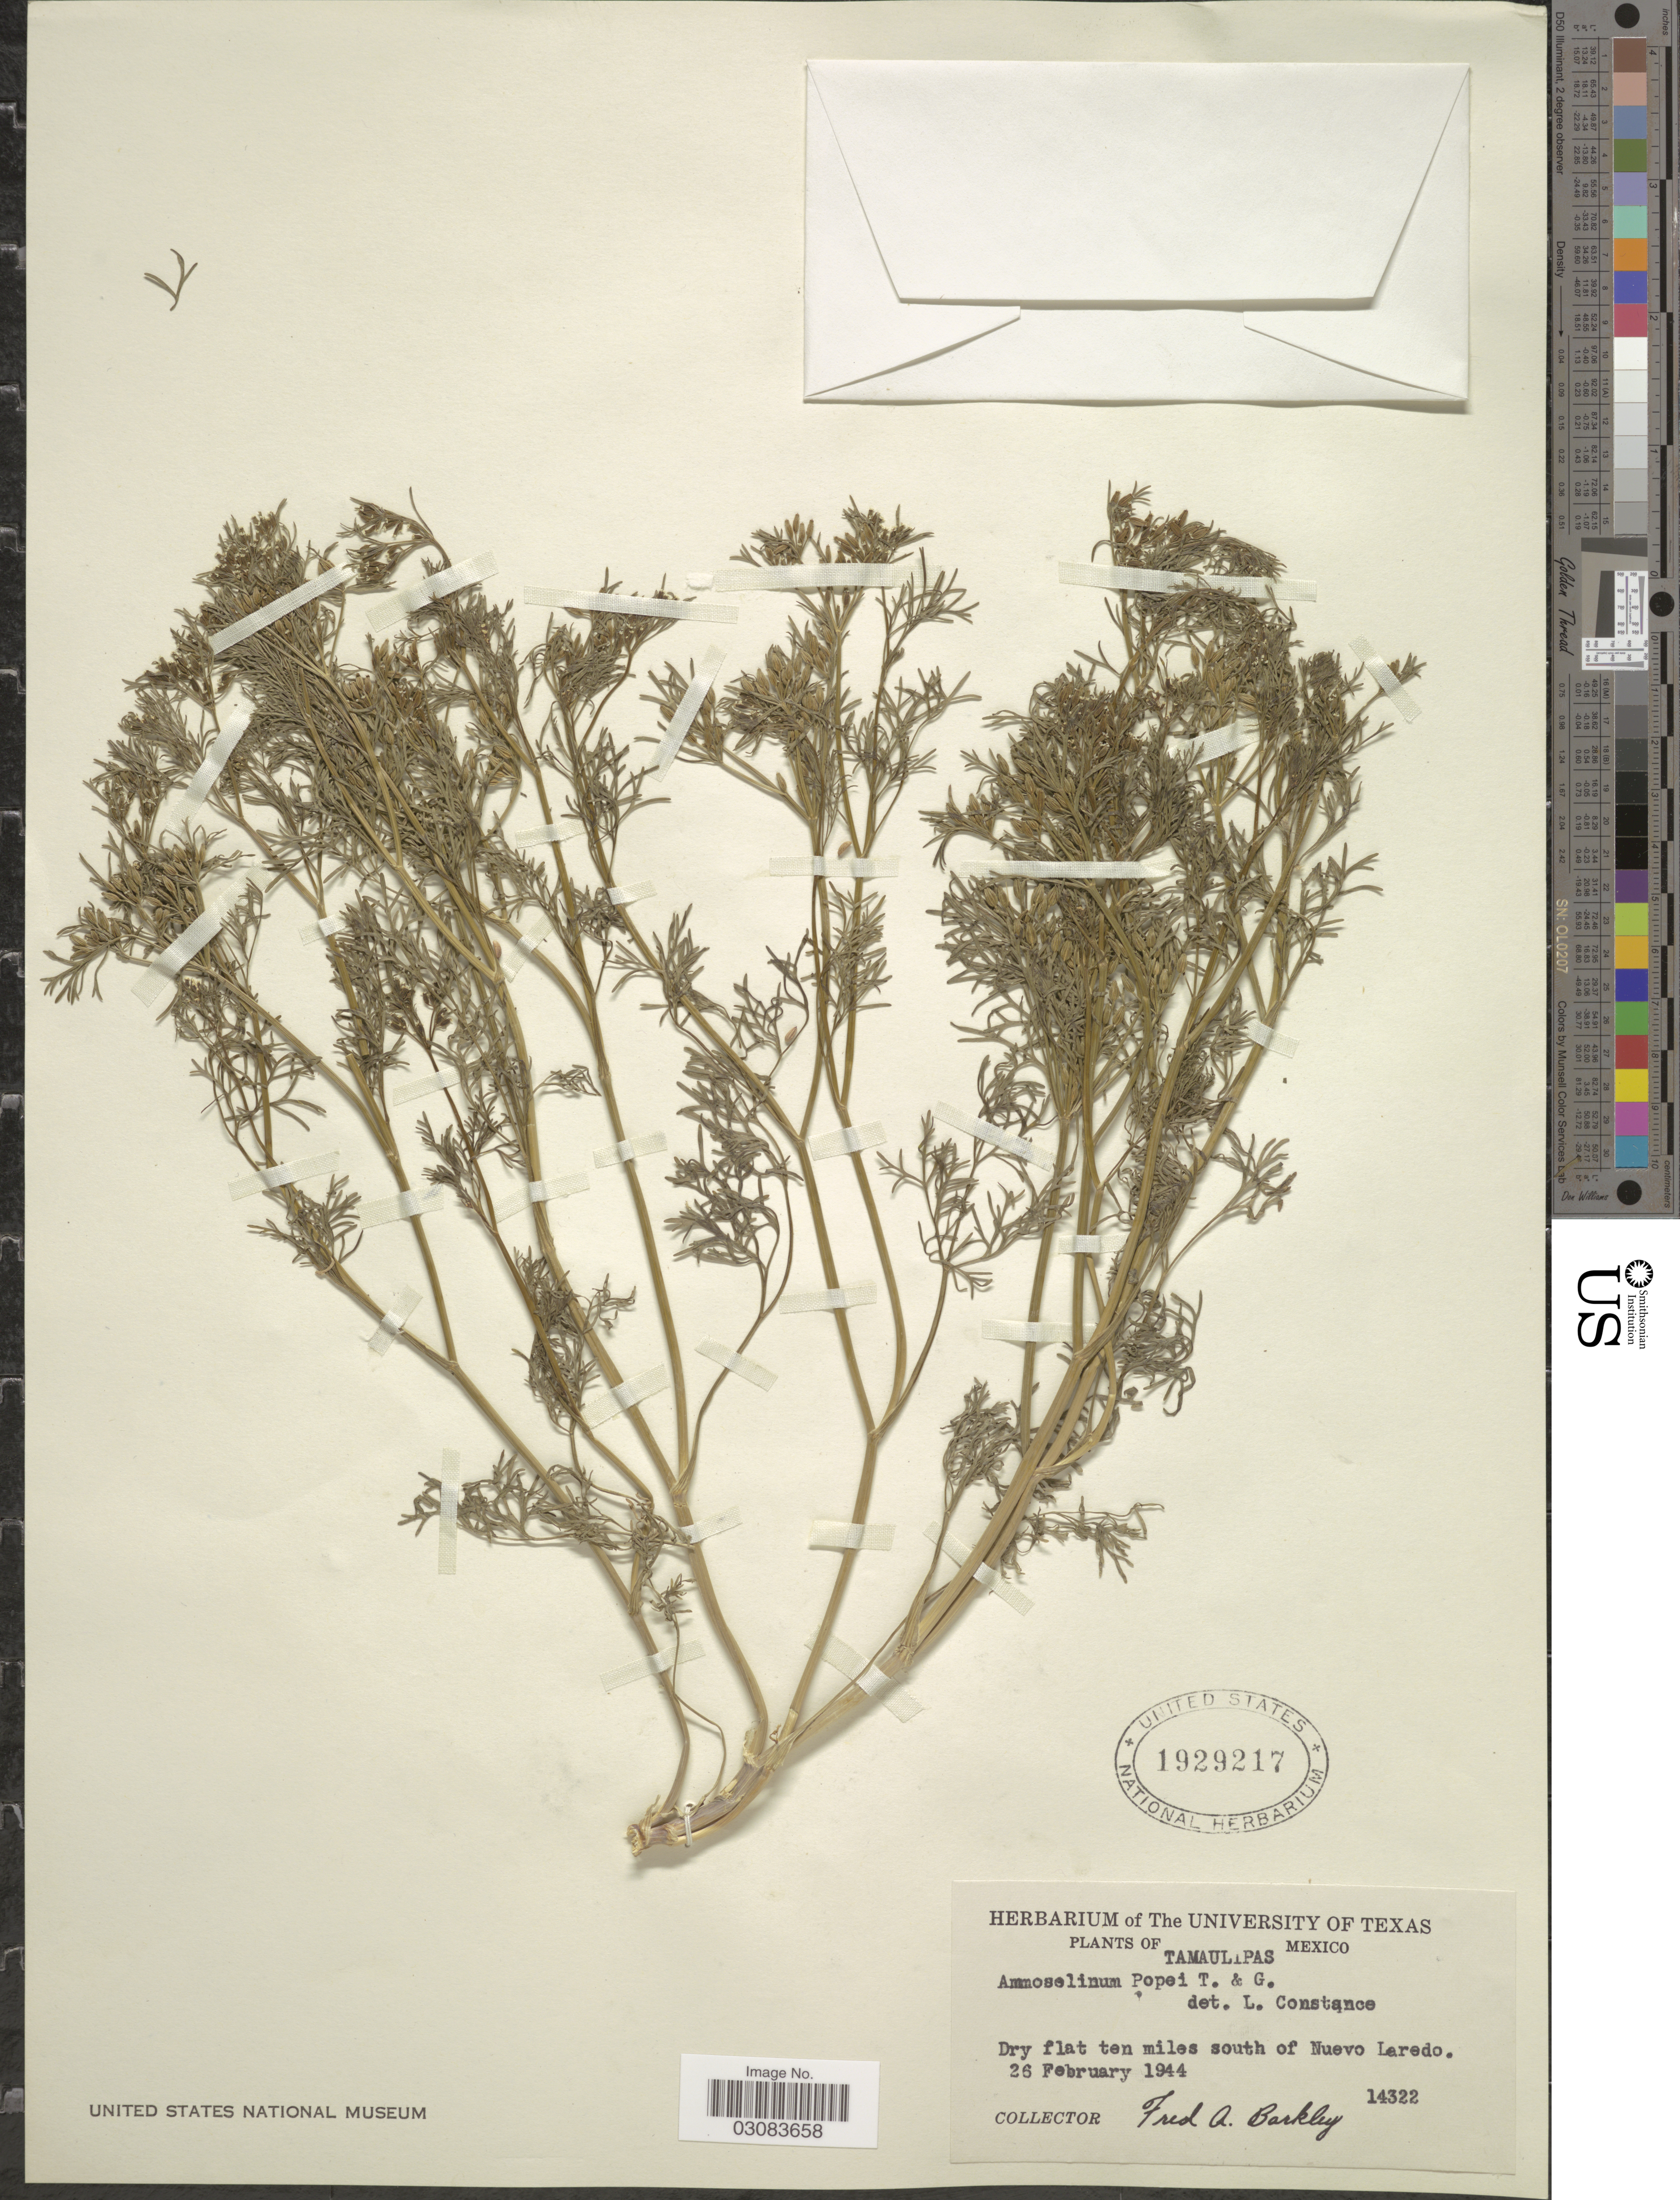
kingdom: Plantae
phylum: Tracheophyta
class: Magnoliopsida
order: Apiales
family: Apiaceae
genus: Ammoselinum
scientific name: Ammoselinum popei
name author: Torr. & A. Gray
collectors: F. A. Barkley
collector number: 14322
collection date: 1944-02-26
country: Mexico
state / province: Tamaulipas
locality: Dry flat ten miles south of Nuevo laredo.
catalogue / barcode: US 1929217